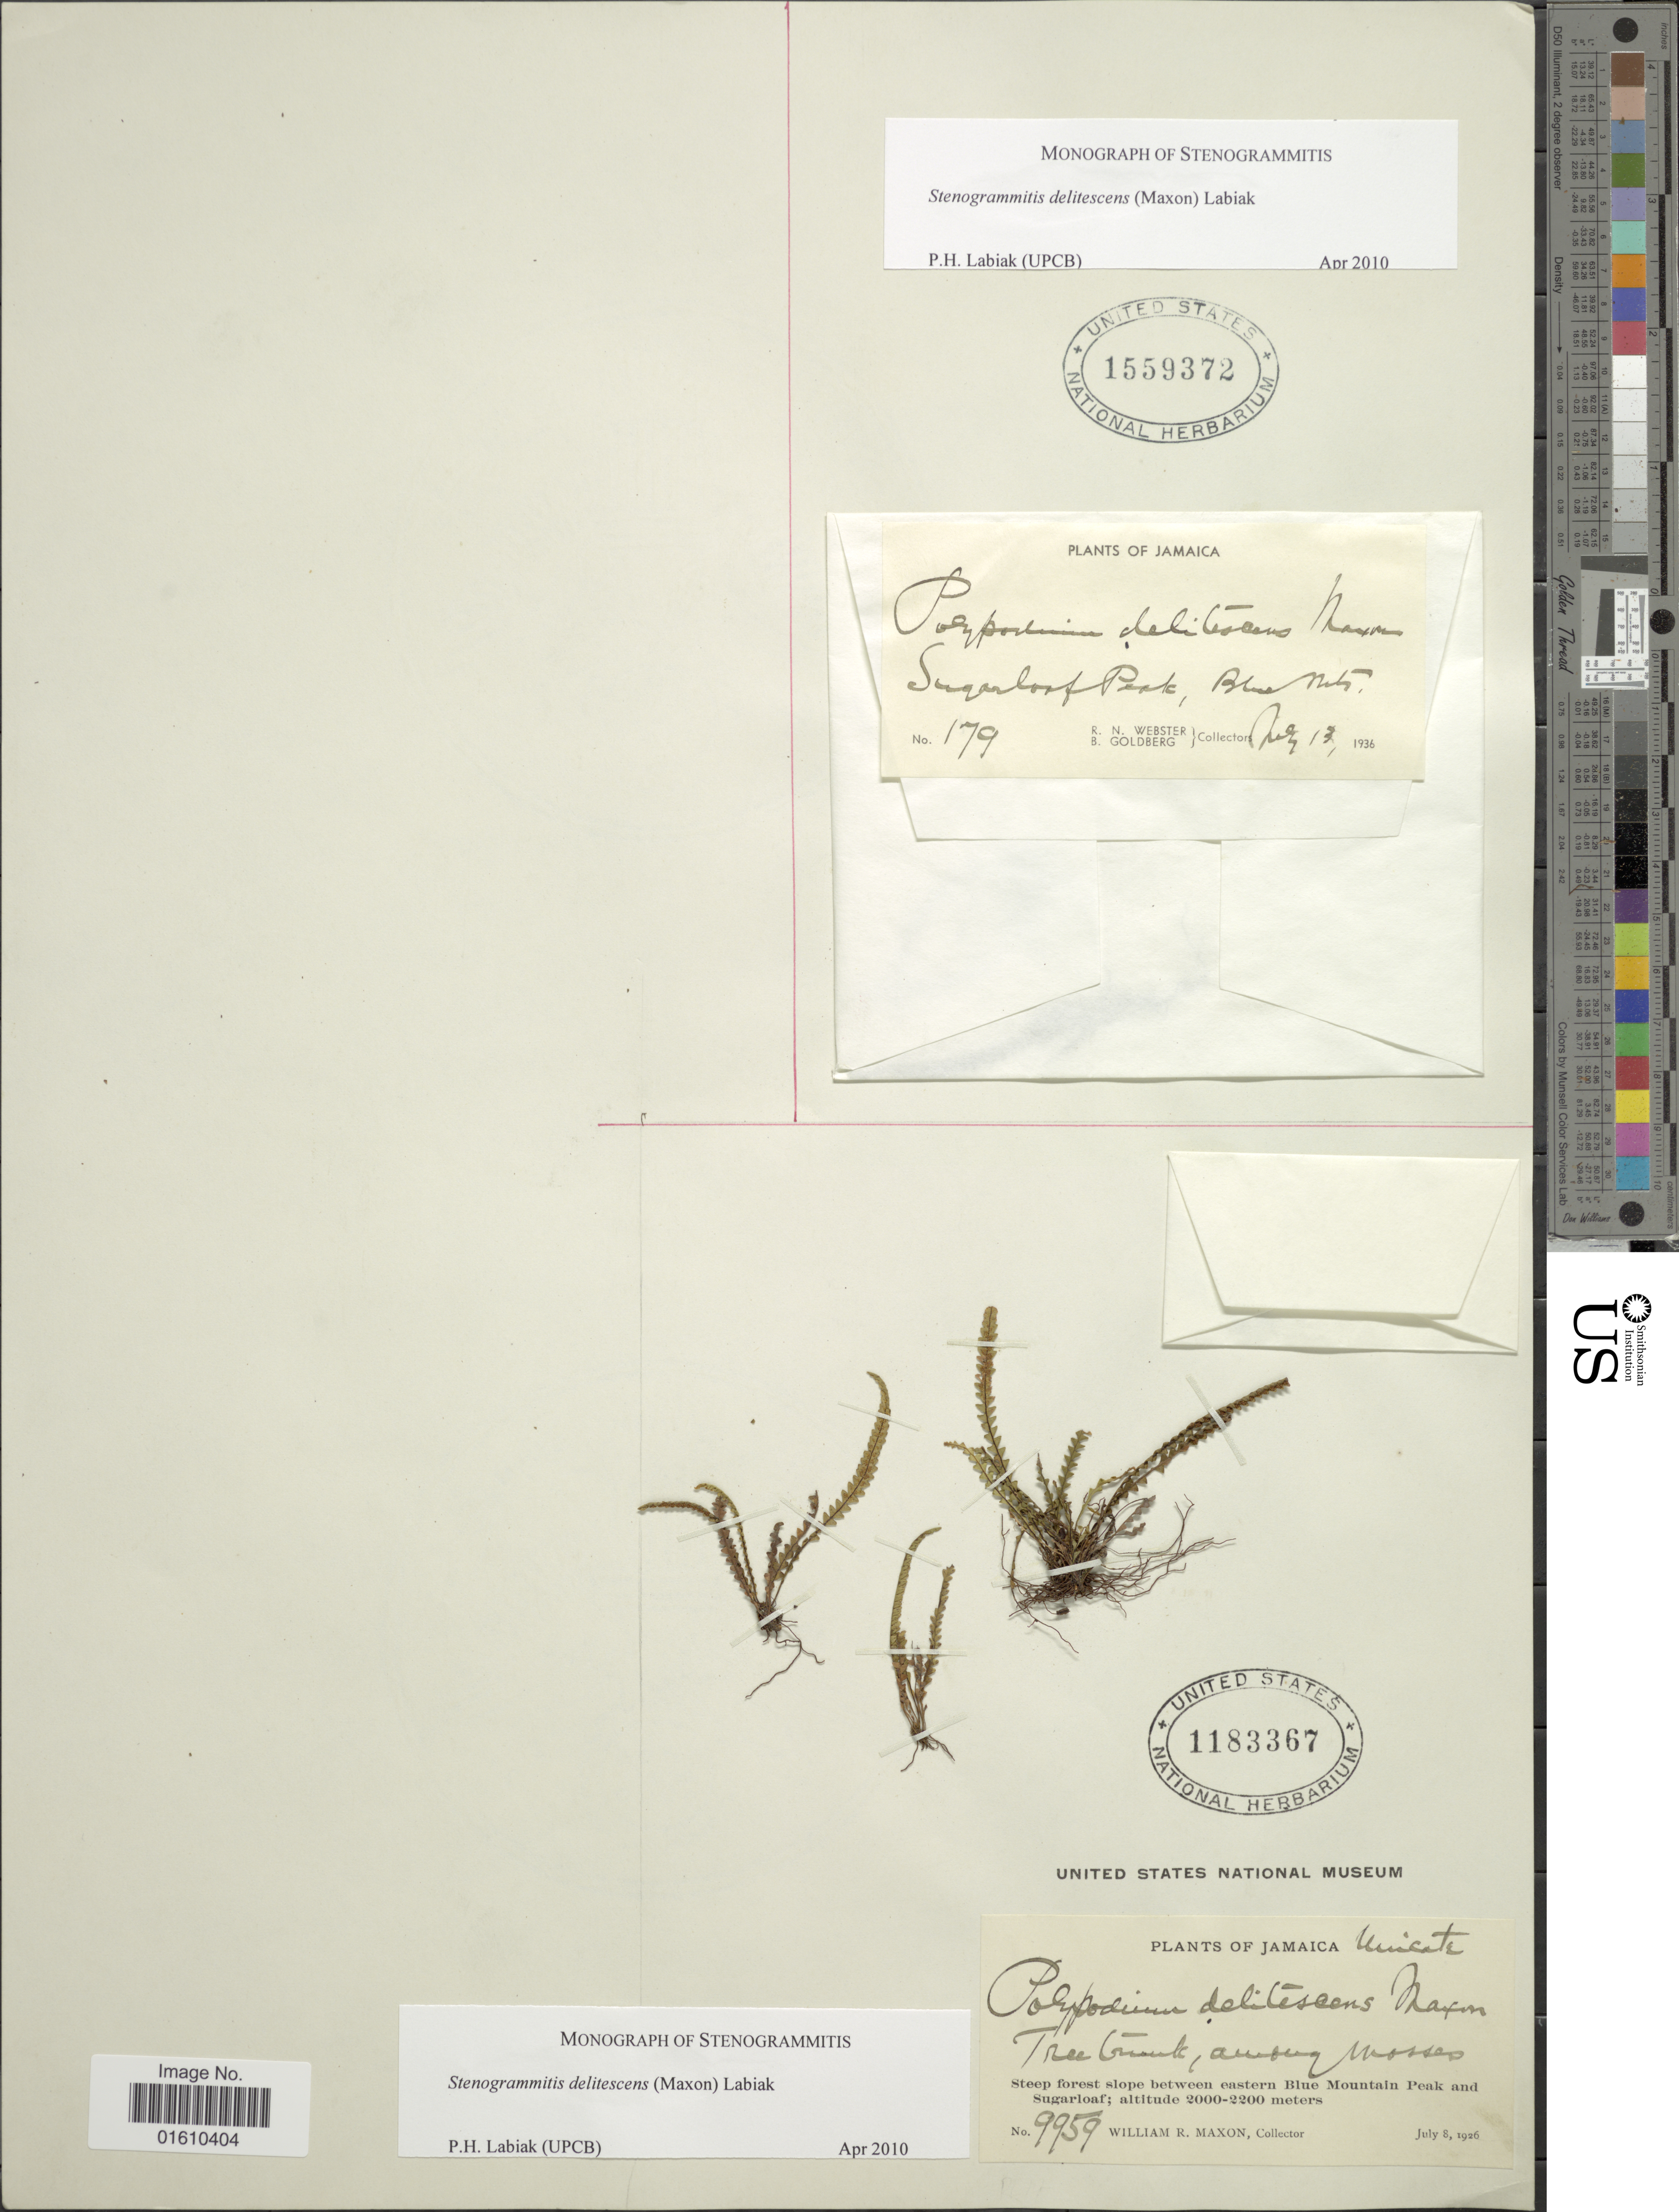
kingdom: Plantae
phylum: Tracheophyta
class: Polypodiopsida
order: Polypodiales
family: Polypodiaceae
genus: Stenogrammitis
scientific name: Stenogrammitis delitescens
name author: (Maxon) Labiak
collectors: R. N. Webster & B. Goldberg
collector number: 179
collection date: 1936-07-13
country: Jamaica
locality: Sugarloaf Peak, Blue Mts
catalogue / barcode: US 1559372-2